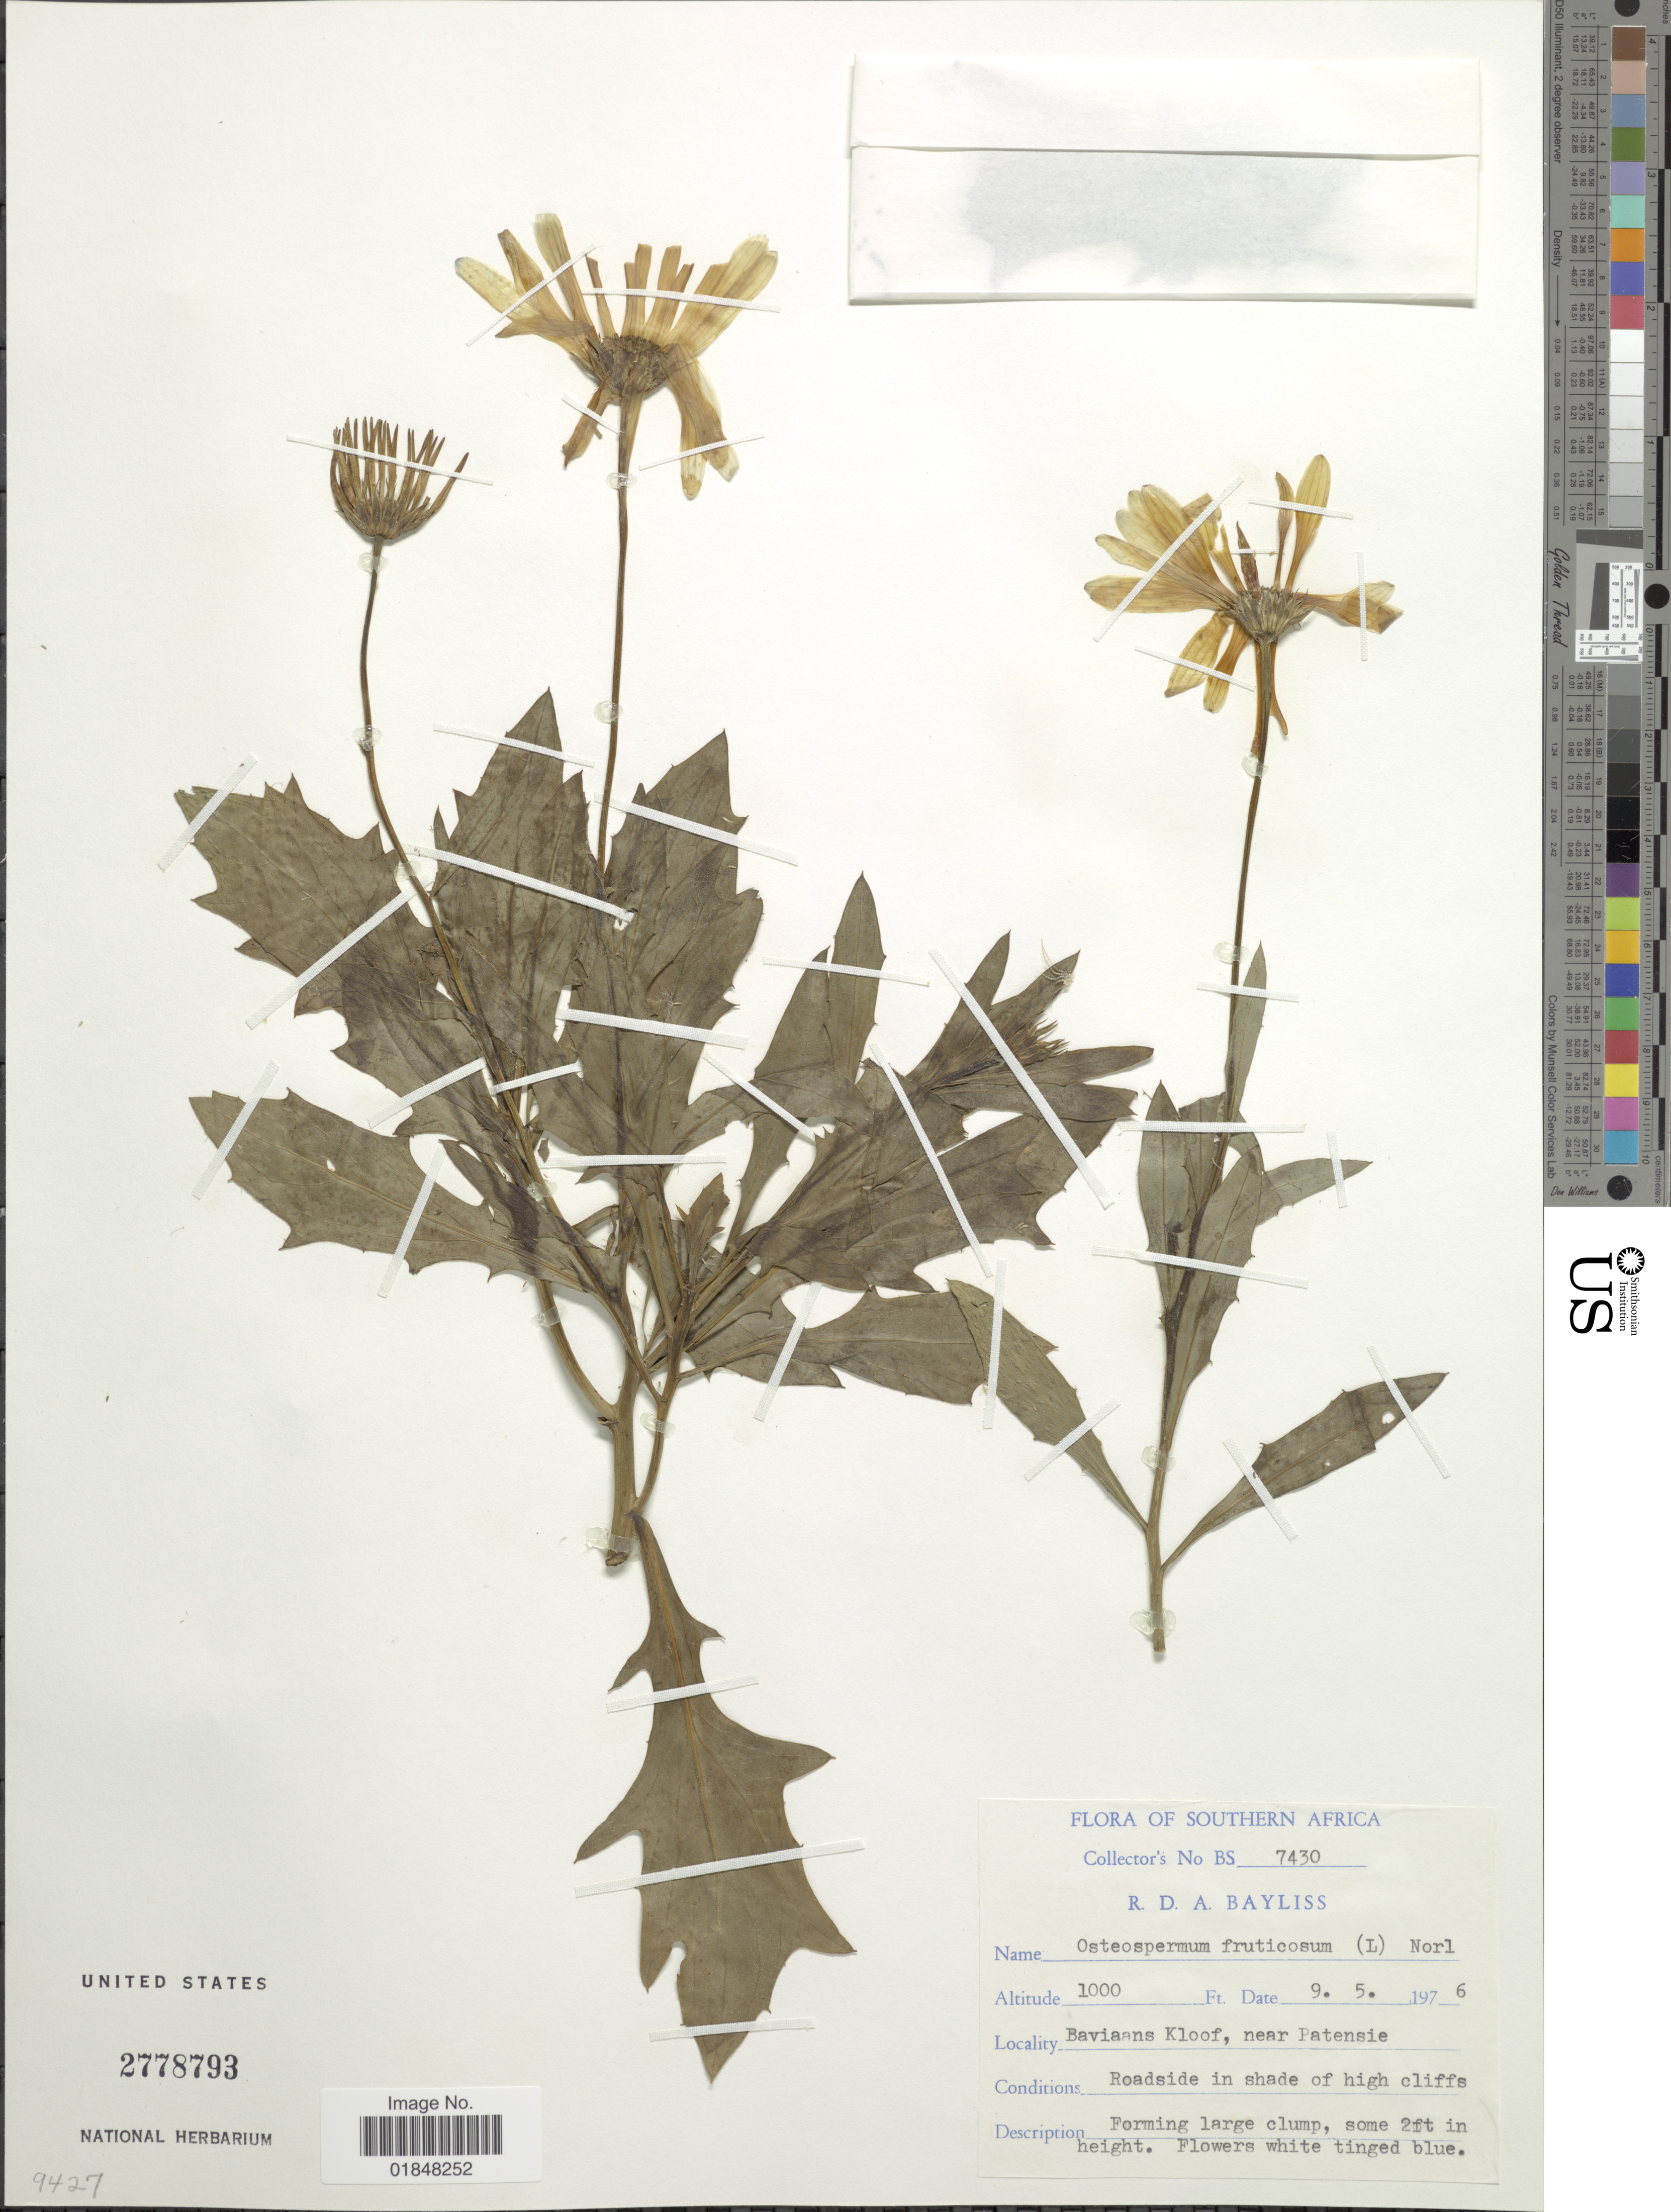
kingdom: Plantae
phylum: Tracheophyta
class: Magnoliopsida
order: Asterales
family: Asteraceae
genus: Osteospermum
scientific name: Osteospermum fruticosum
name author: (L.) Norl.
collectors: R. Bayliss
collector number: BS7430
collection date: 1976-05-09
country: South Africa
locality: Baviaans Kloof, near Patensie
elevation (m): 305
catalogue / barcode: US 2778793